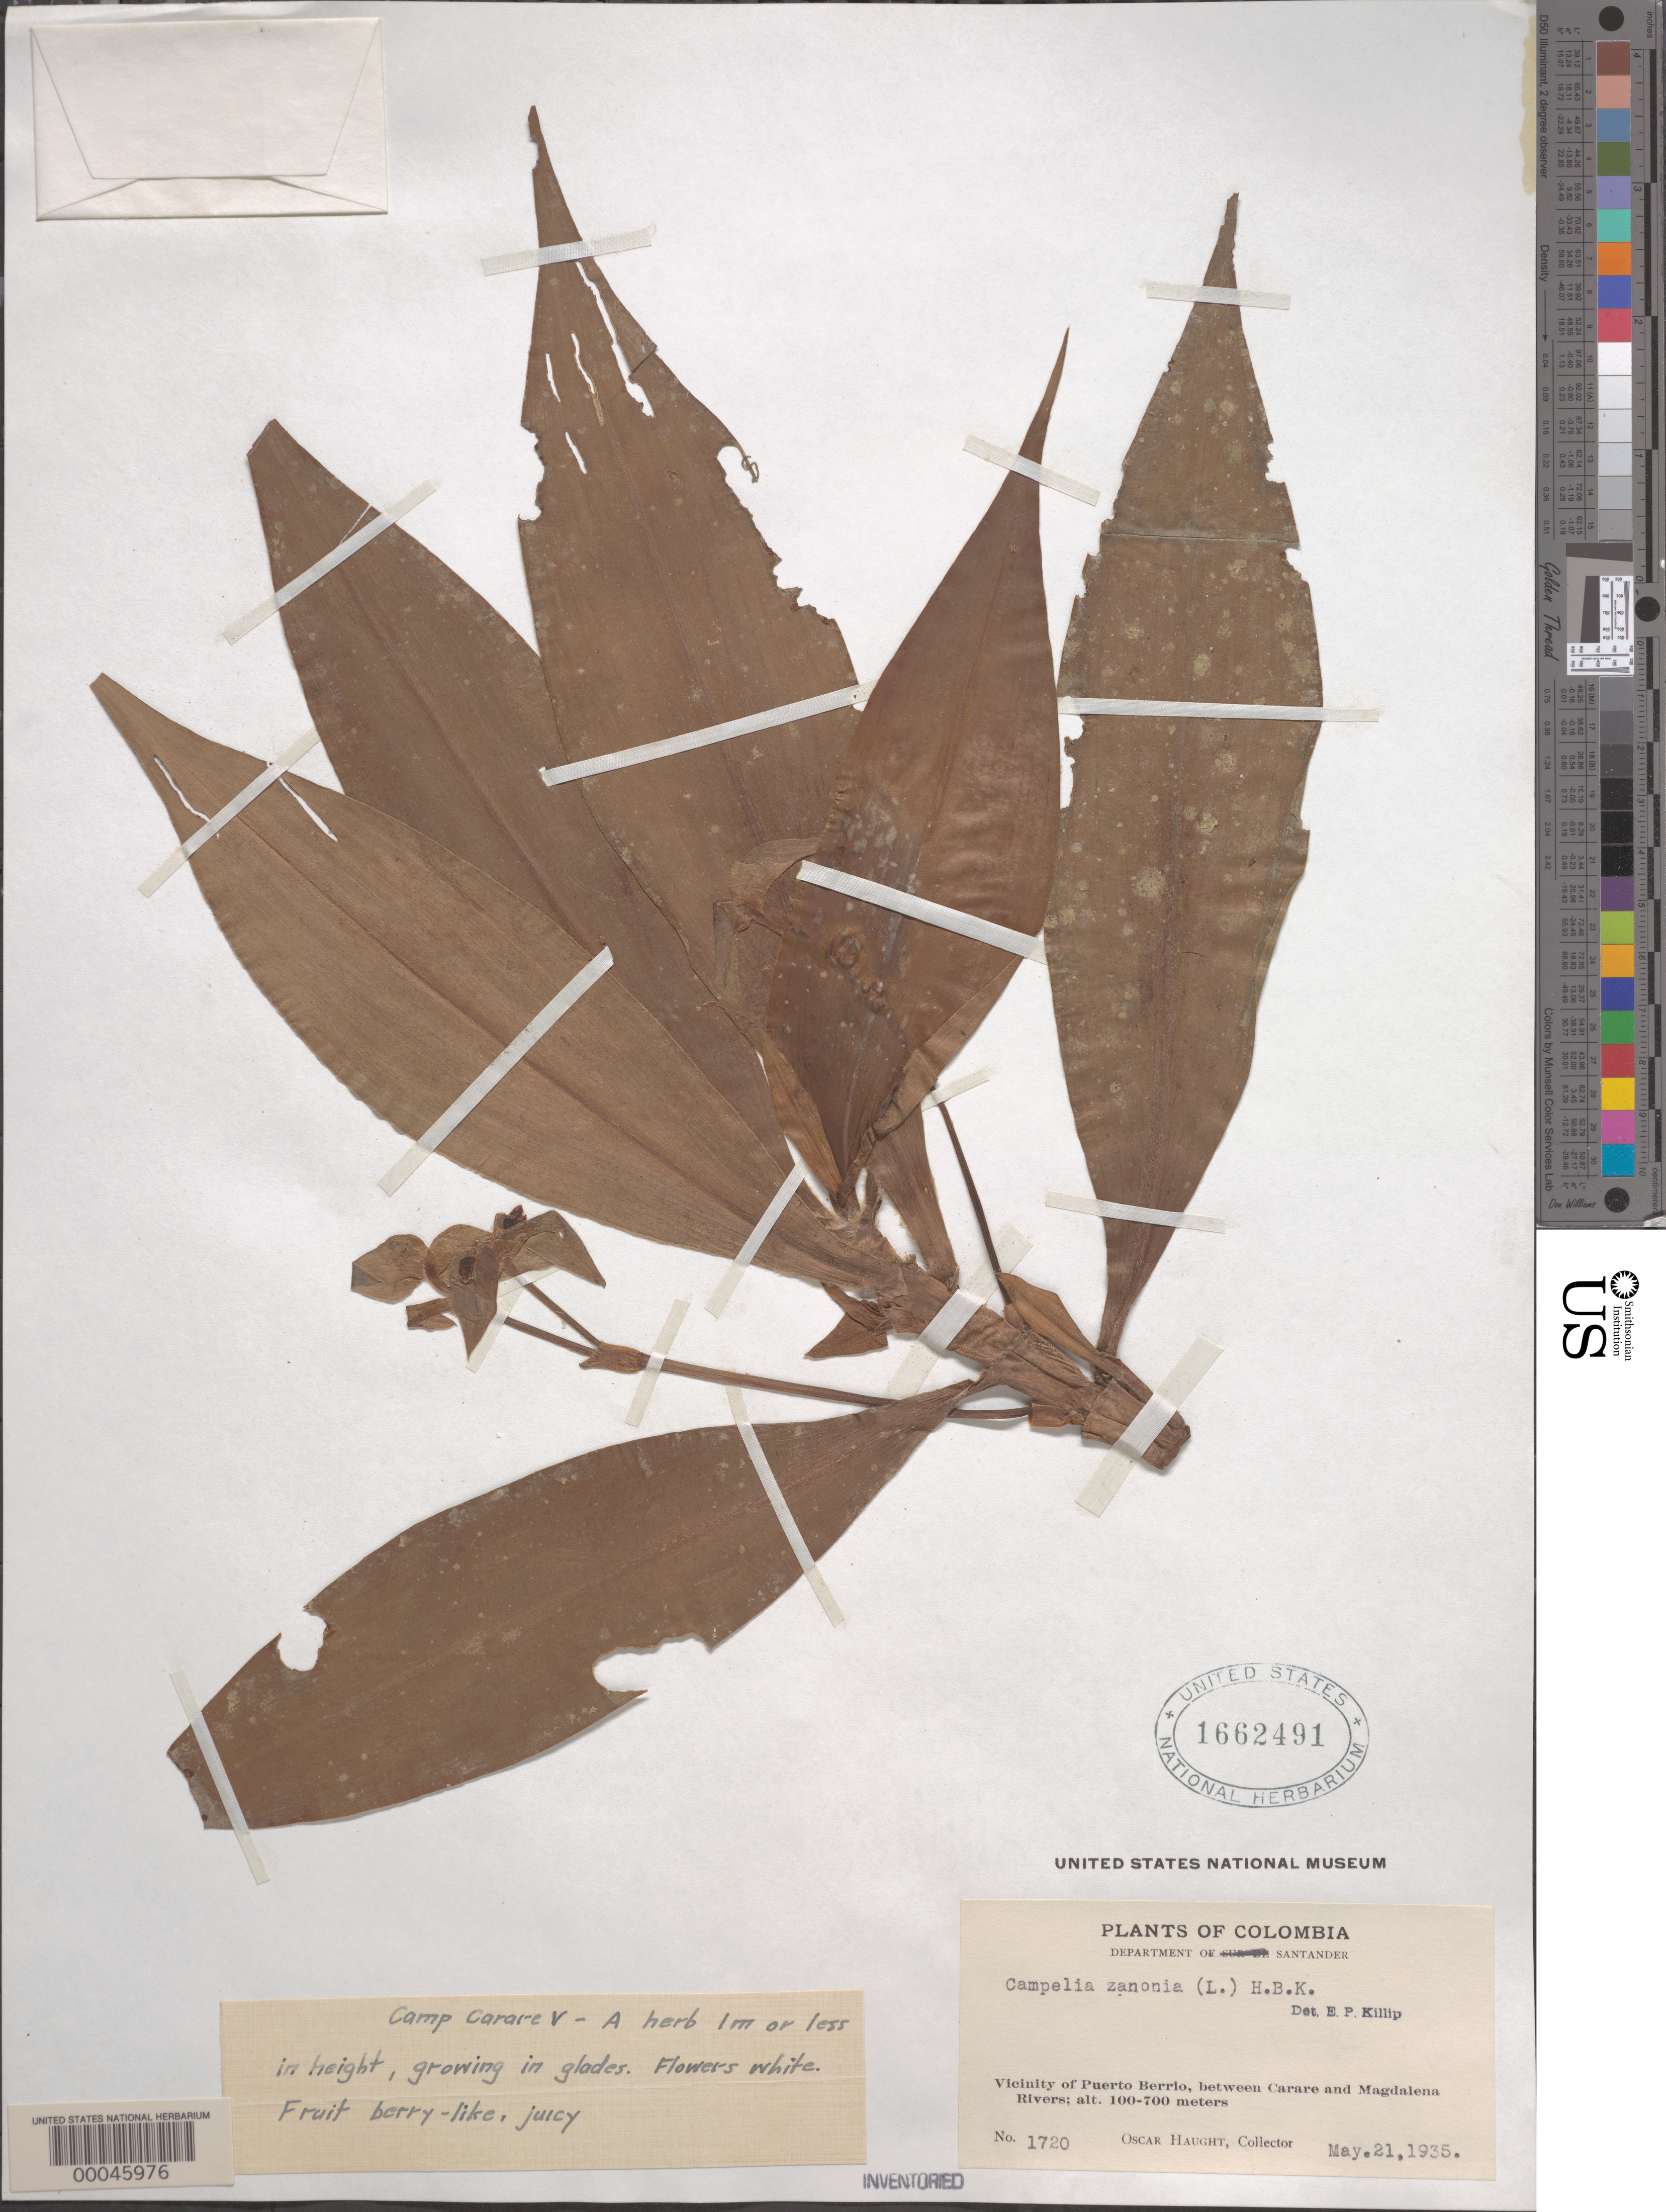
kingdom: Plantae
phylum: Tracheophyta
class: Liliopsida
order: Commelinales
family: Commelinaceae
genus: Tradescantia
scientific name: Tradescantia zanonia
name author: (L.) Sw.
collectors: O. L. Haught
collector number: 1720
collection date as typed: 21 May 1935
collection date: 1935-05-21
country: Colombia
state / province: Santander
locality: Puerto Berrio between Carare and Magdalena Rivers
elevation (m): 100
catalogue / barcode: US 1662491